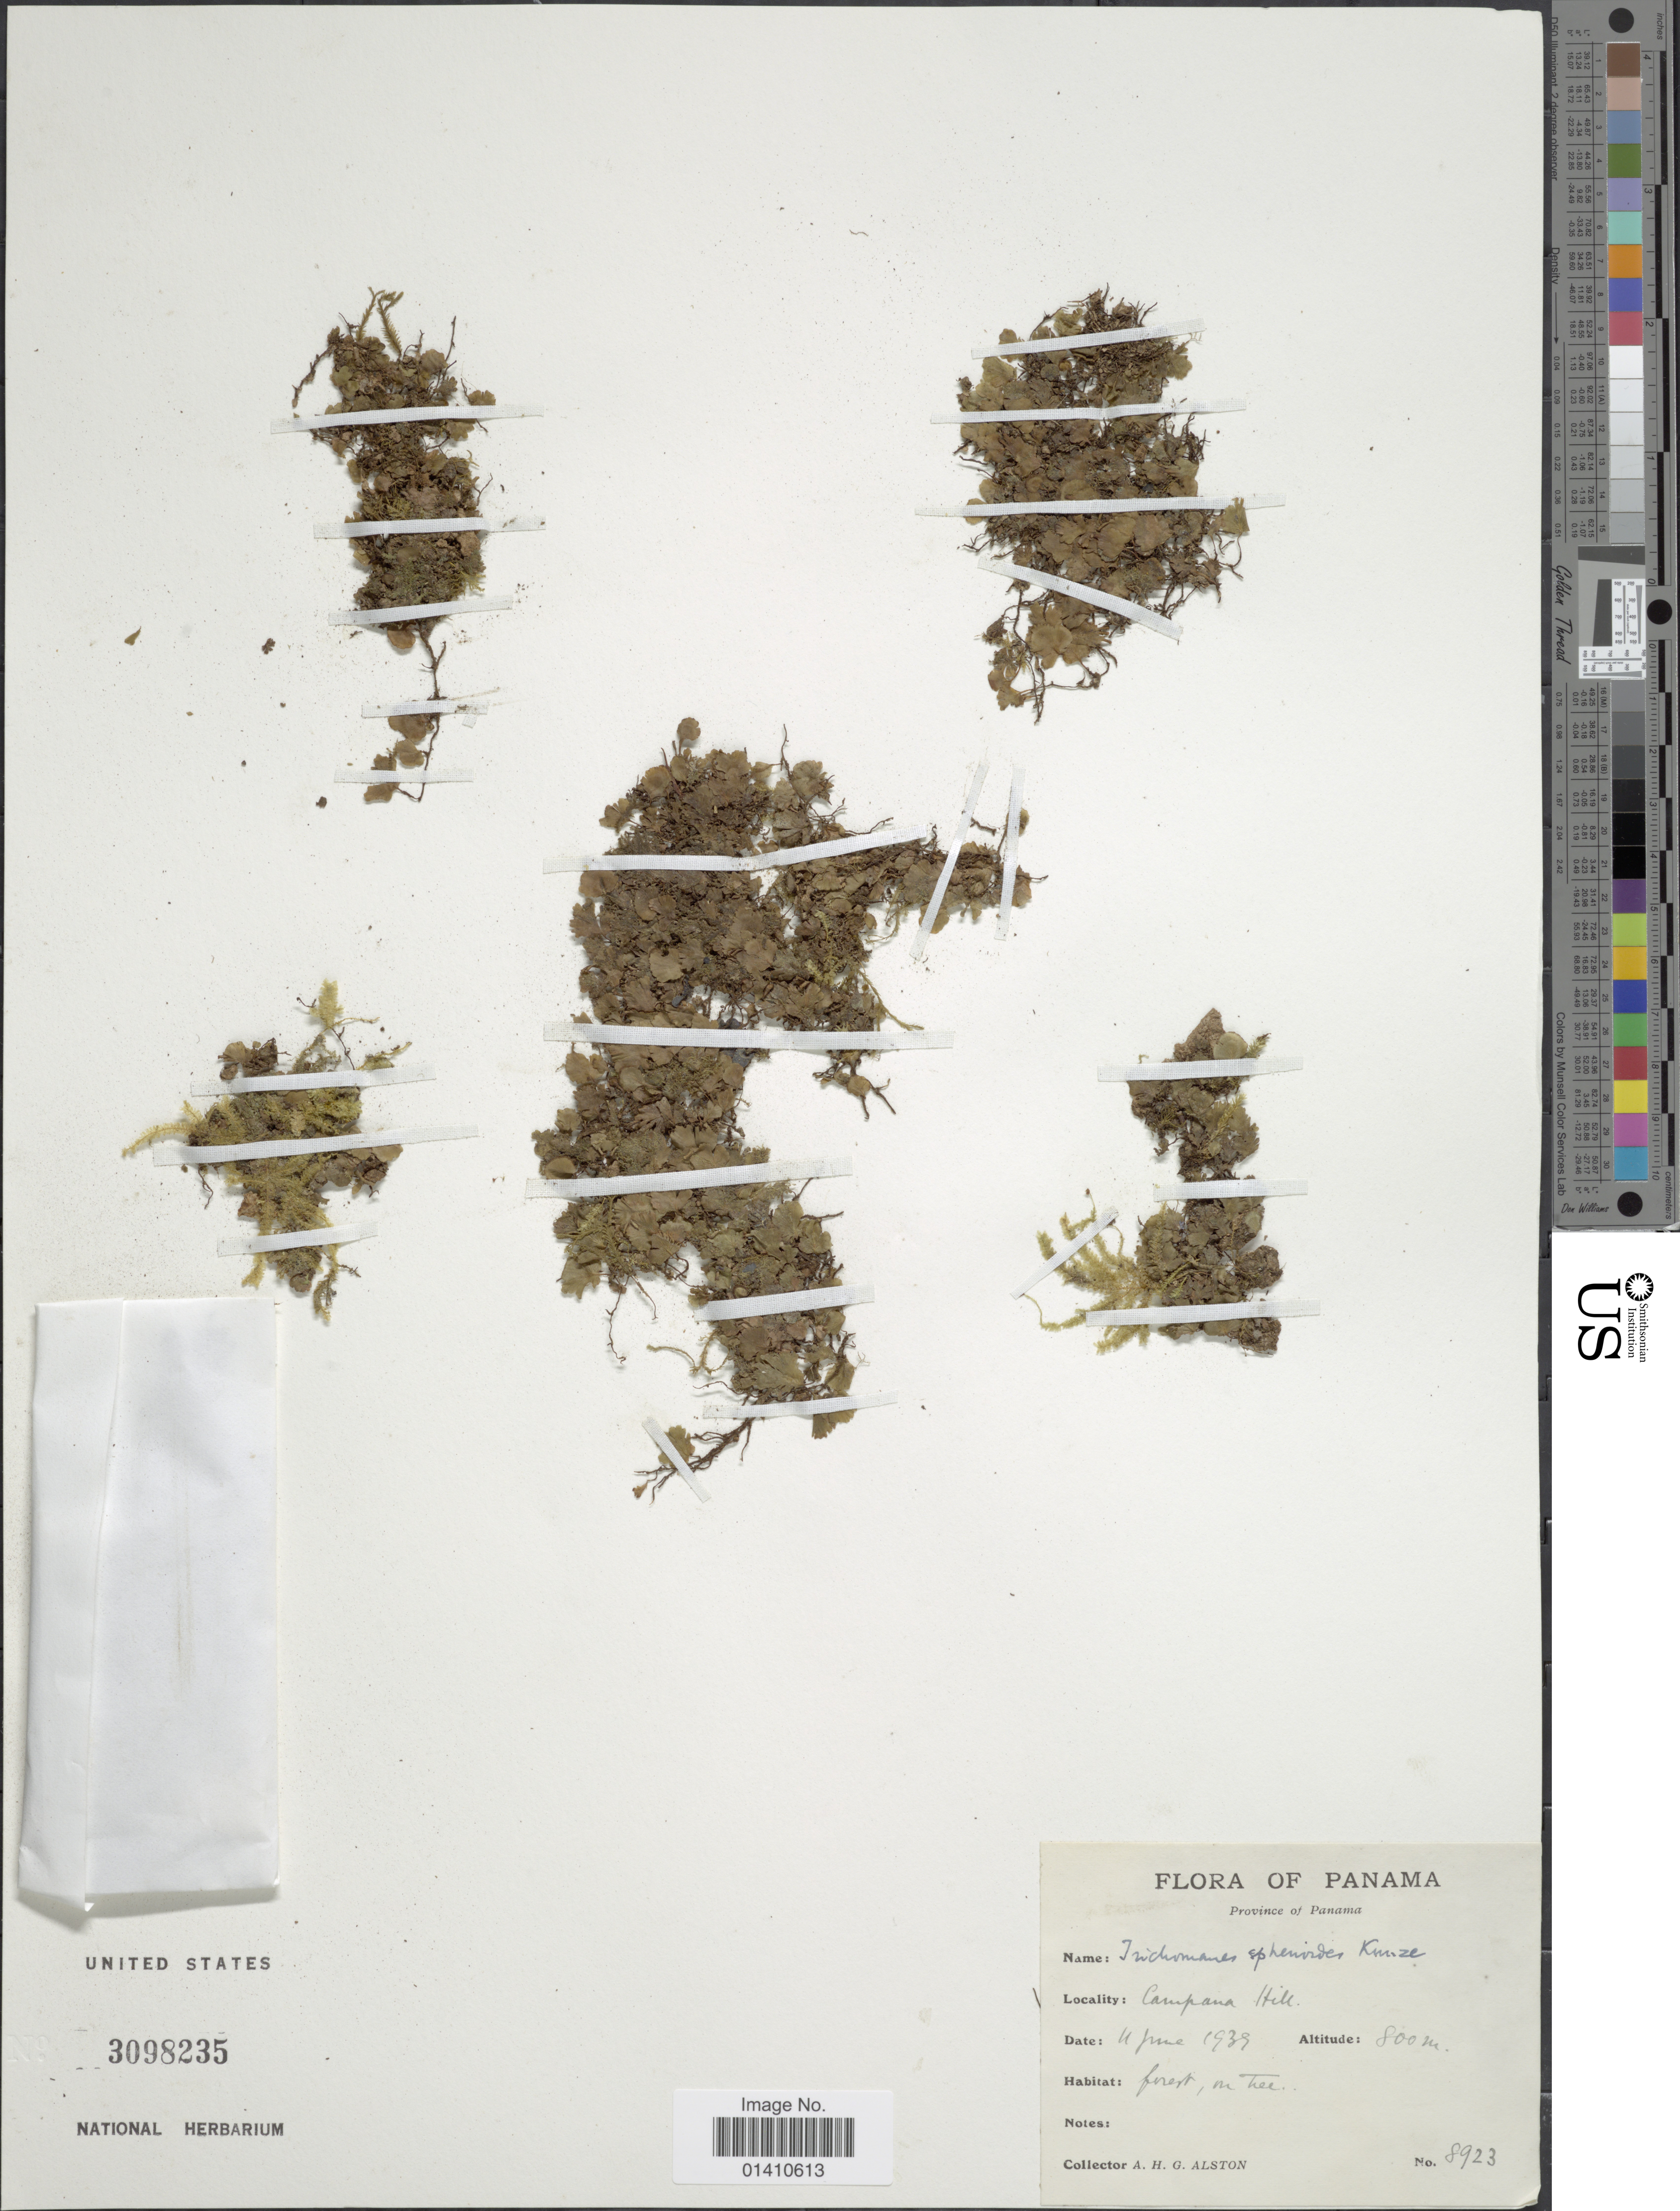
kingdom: Plantae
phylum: Tracheophyta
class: Polypodiopsida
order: Hymenophyllales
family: Hymenophyllaceae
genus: Didymoglossum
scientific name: Didymoglossum punctatum subsp. spheroides (Kunze) comb. nov., ined 2015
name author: (Kunze)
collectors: A. H. Alston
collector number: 8923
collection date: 1939-06-11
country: Panama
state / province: Colón / Panamá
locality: Campana Hill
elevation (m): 800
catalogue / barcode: US 3098235